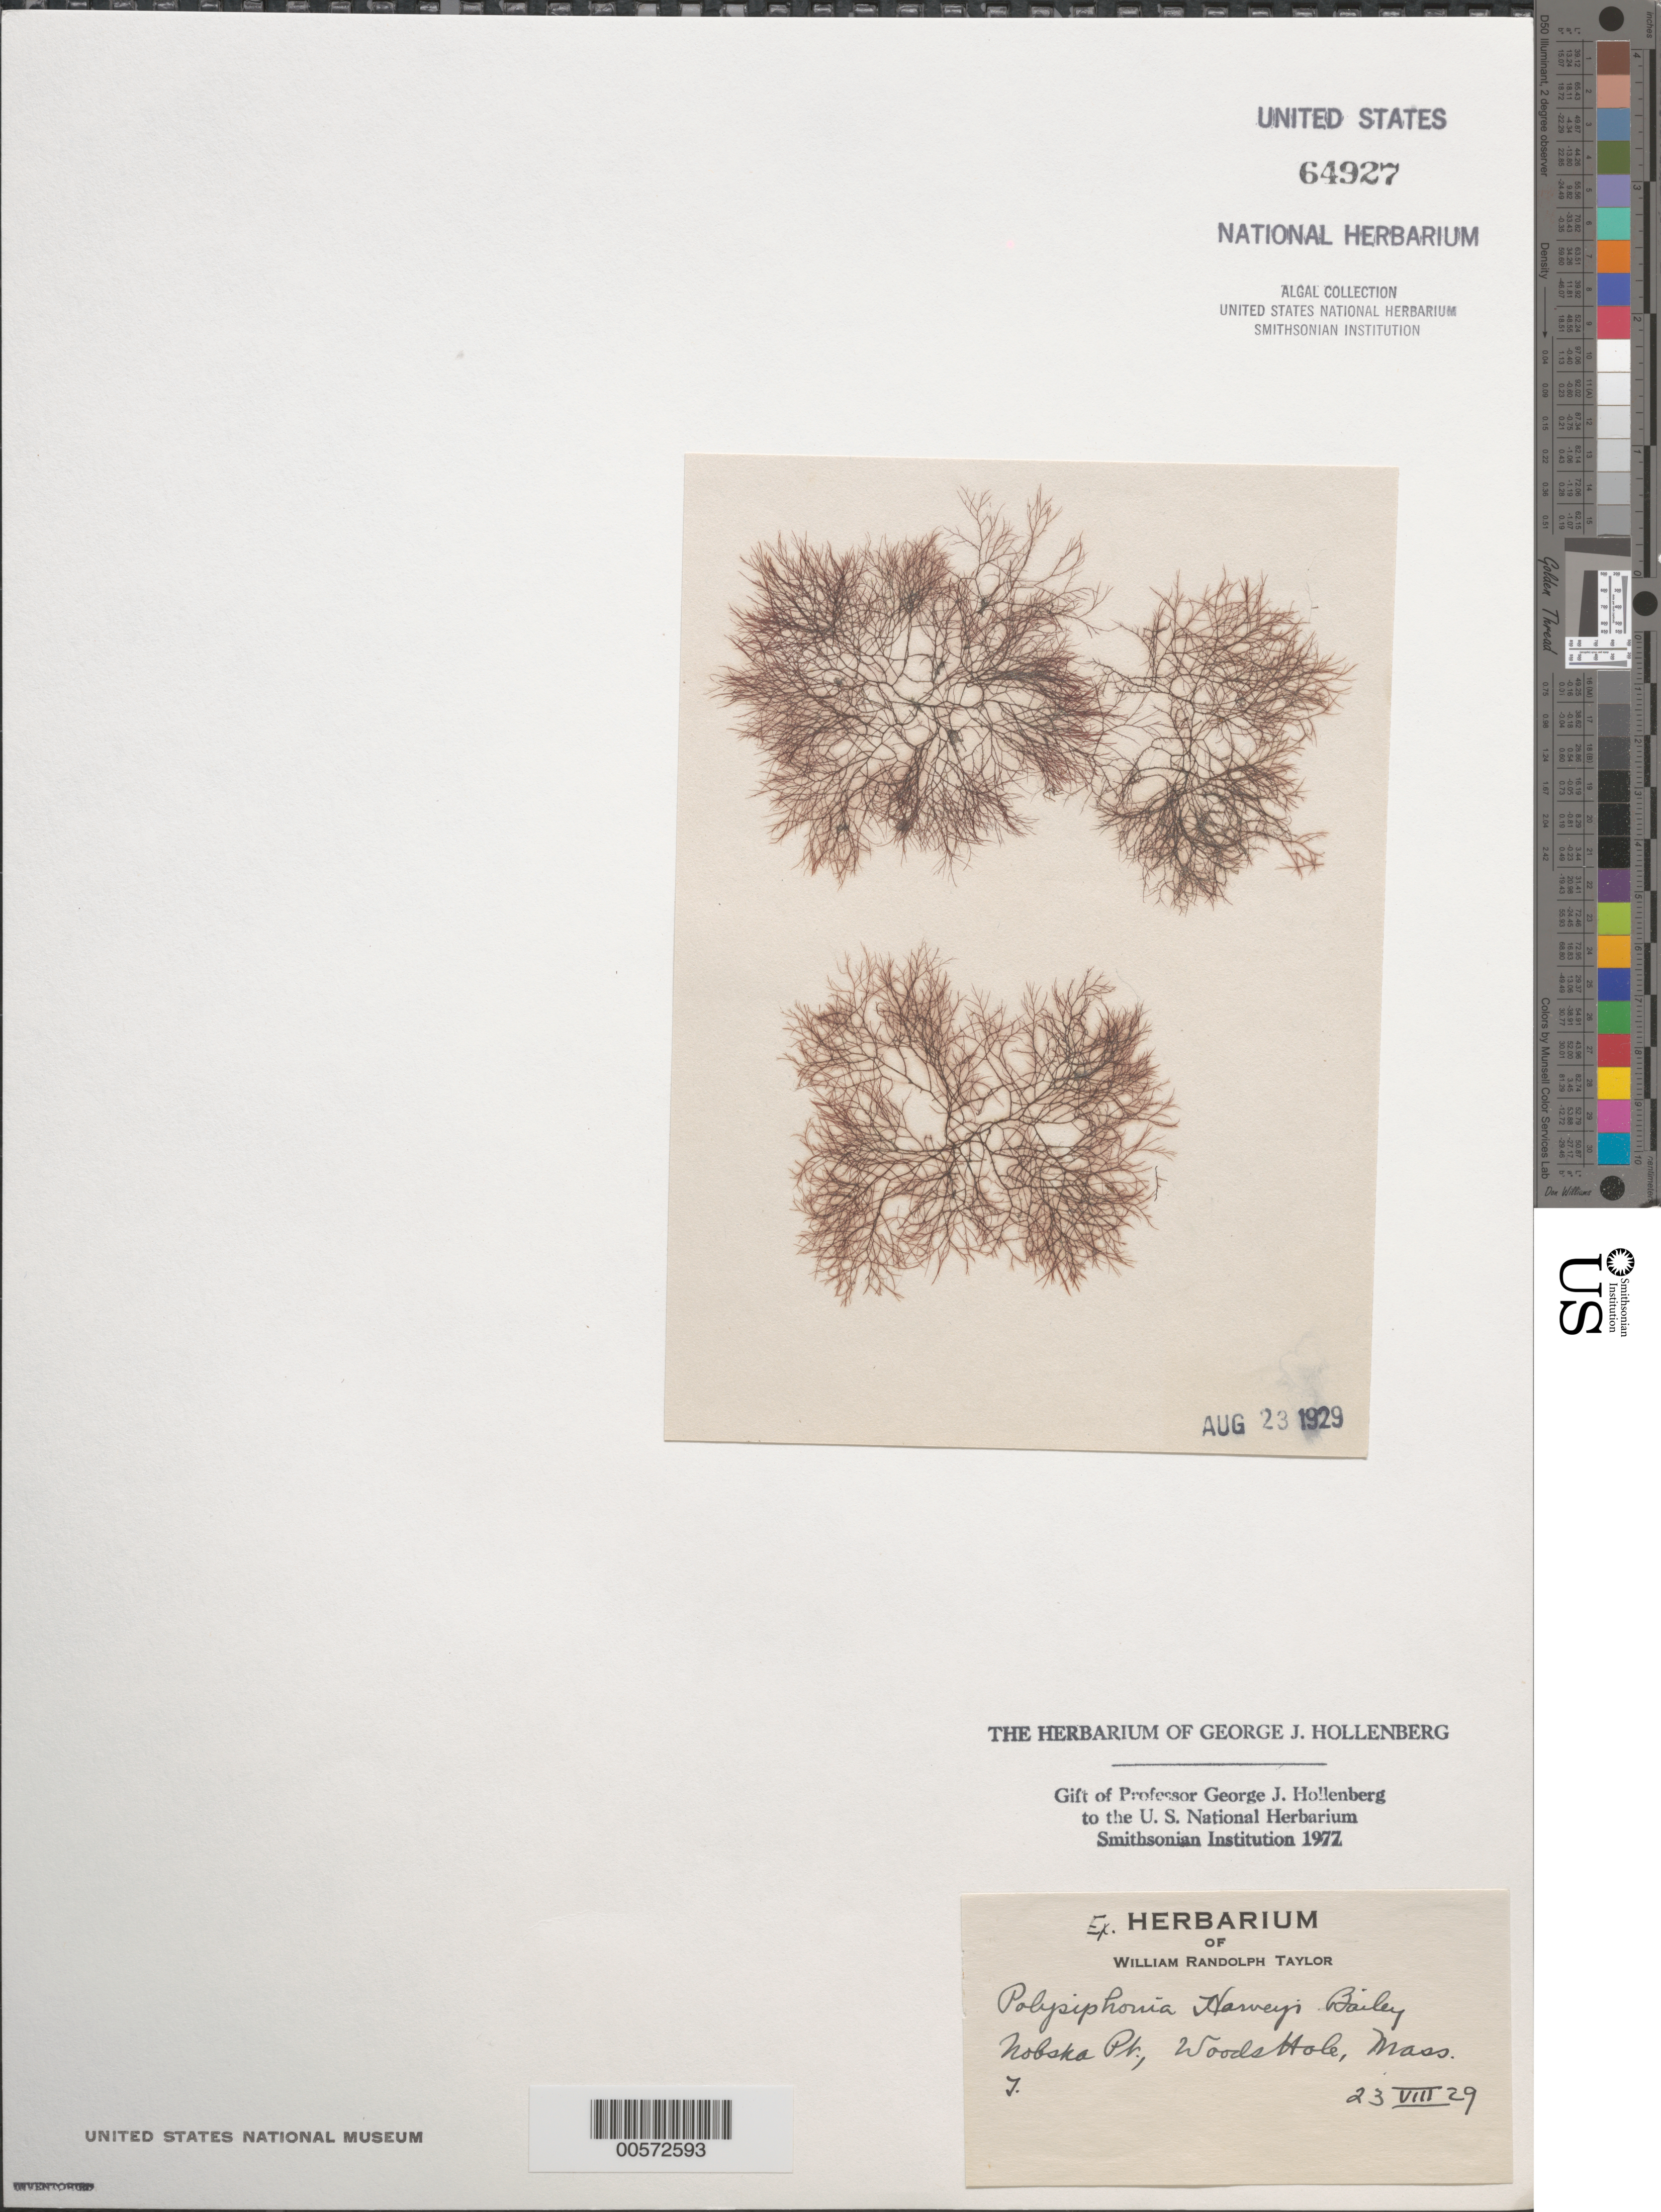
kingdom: Plantae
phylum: Rhodophyta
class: Florideophyceae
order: Ceramiales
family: Rhodomelaceae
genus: Melanothamnus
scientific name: Melanothamnus harveyi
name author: (Bailey) Diaz-Tapia & C.A. Maggs in Diaz-Tapia et al.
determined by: Algae name updating Project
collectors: W. R. Taylor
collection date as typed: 23 Aug 1929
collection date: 1929-08-23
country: United States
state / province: Massachusetts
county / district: Barnstable County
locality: Woods Hole, Nobska Point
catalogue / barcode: US 64927